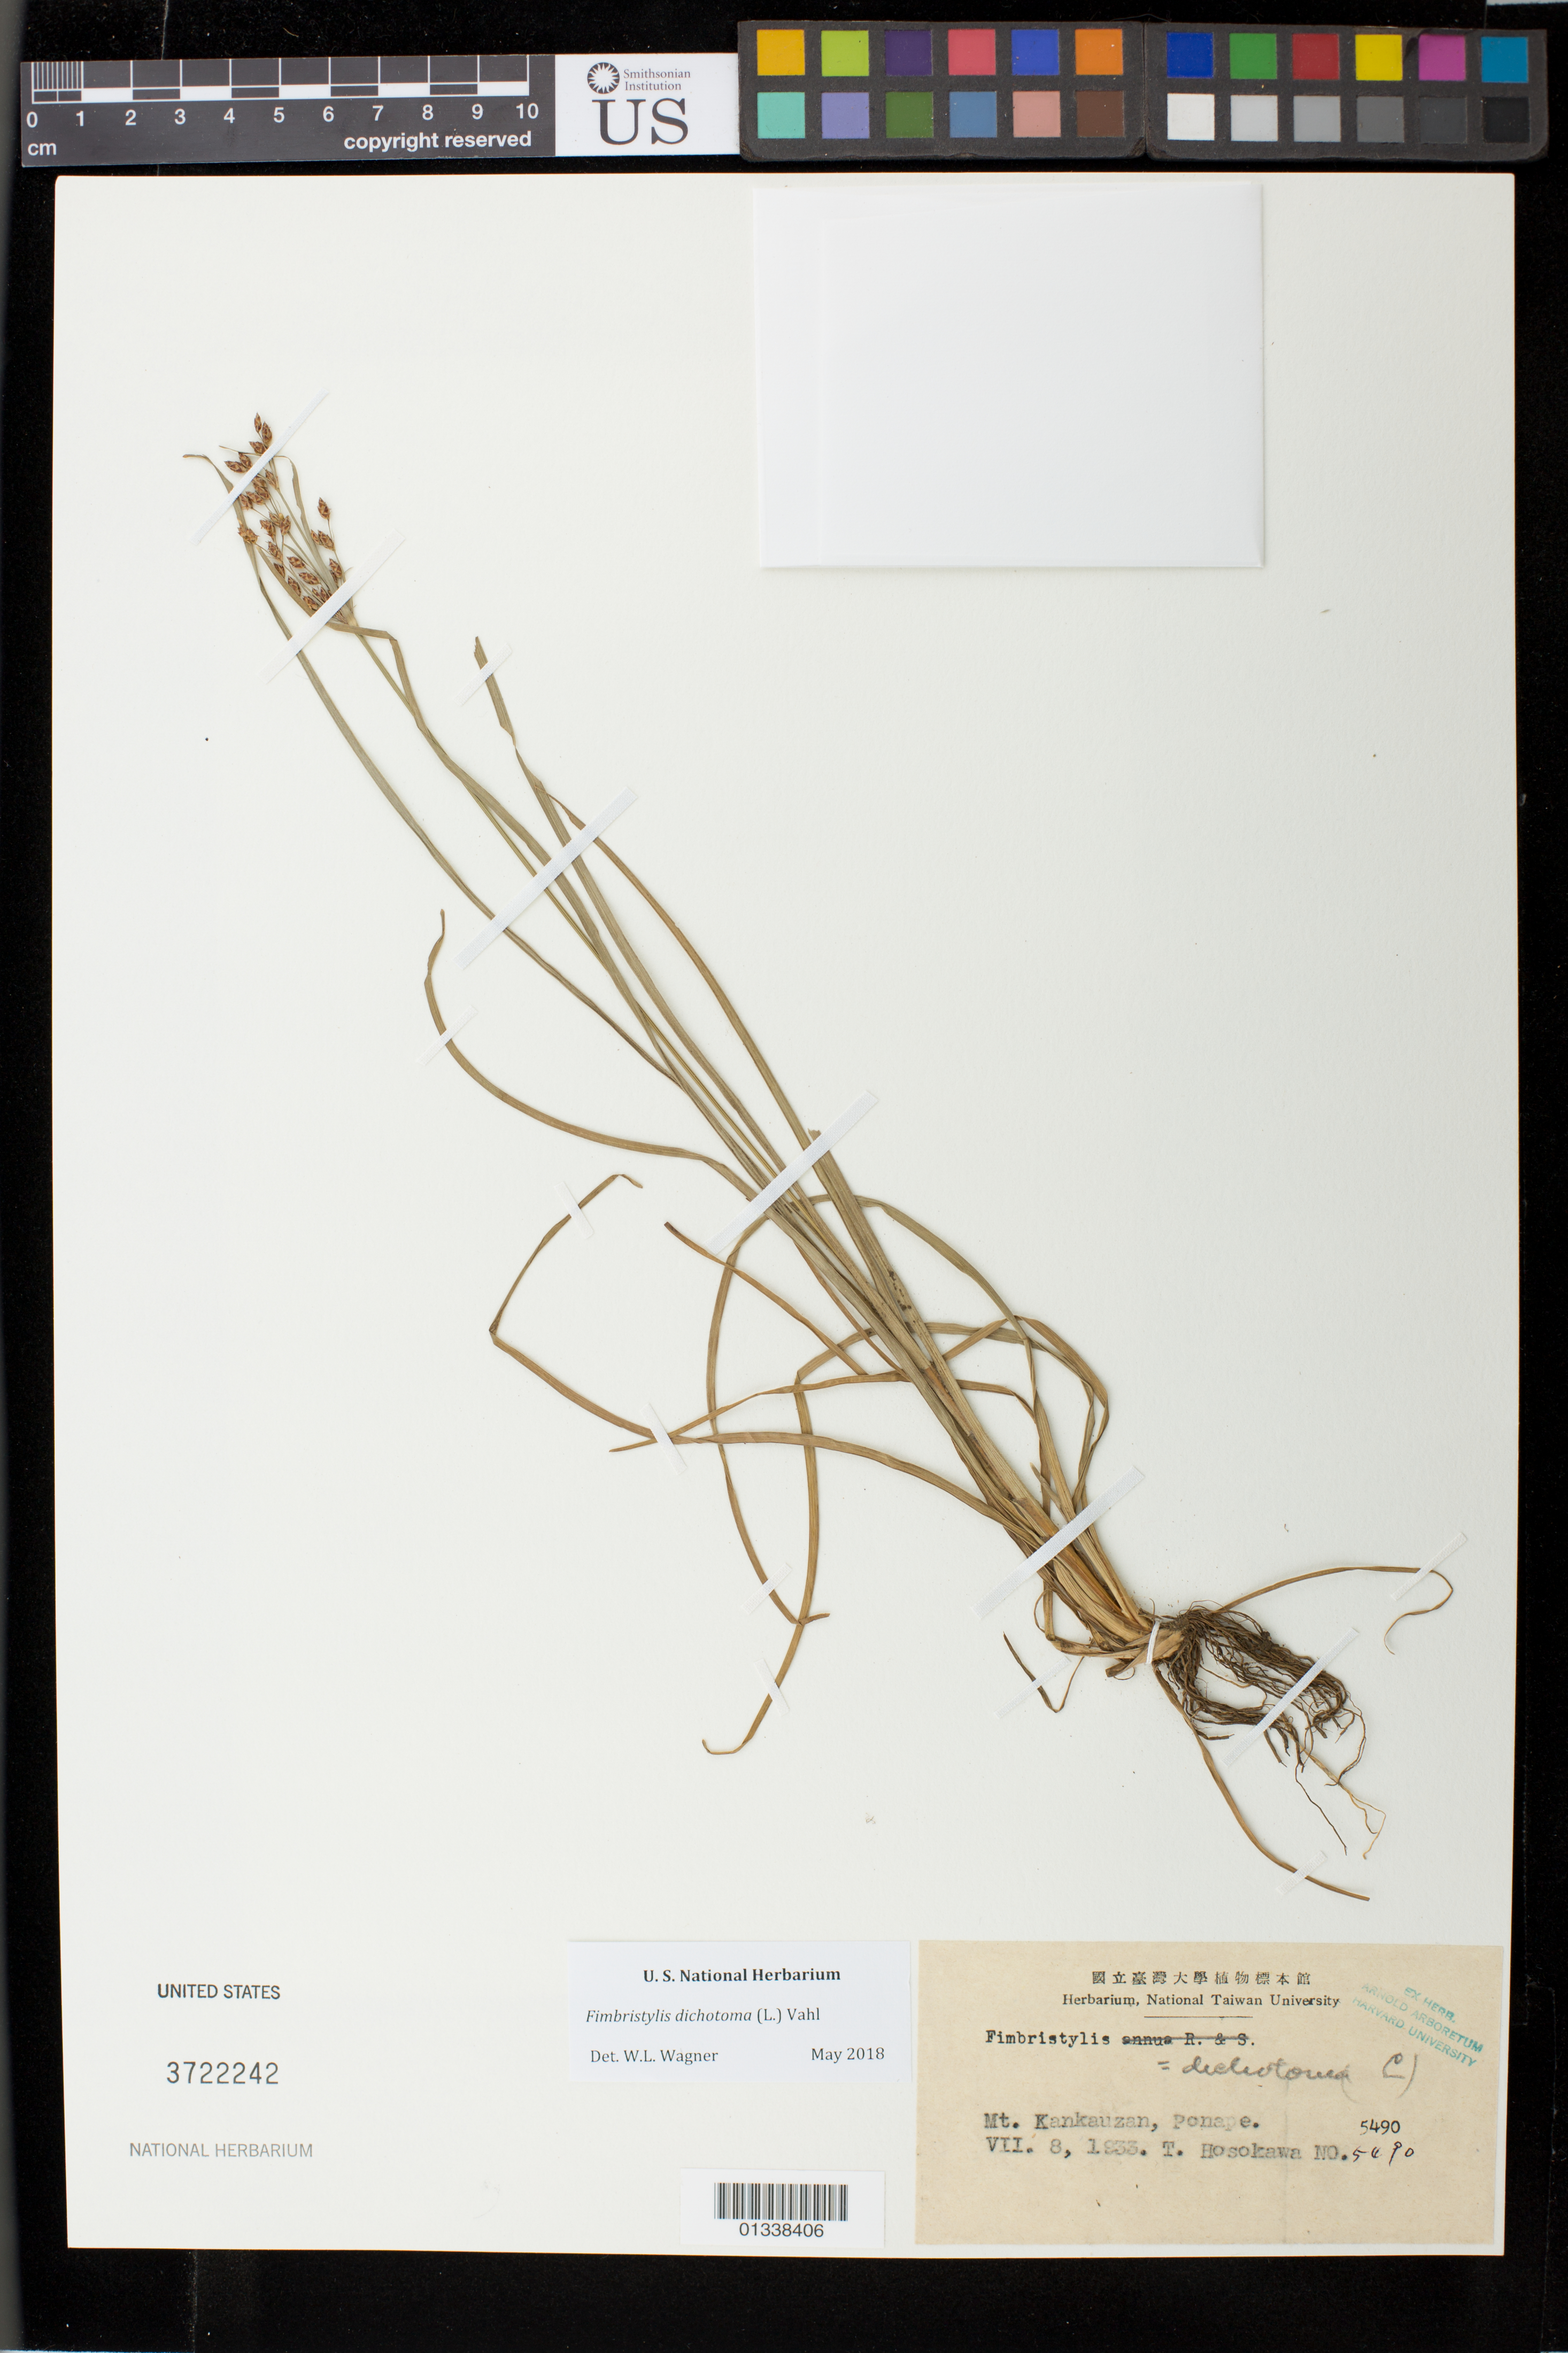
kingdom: Plantae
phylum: Tracheophyta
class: Liliopsida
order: Poales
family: Cyperaceae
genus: Fimbristylis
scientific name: Fimbristylis dichotoma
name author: (L.) Vahl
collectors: T. Hosokawa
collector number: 5490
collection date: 1933-07-08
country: Micronesia, Federated States of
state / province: Pohnpei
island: Ponape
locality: Mt. Kankauzan, Ponape.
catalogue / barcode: US 3722242